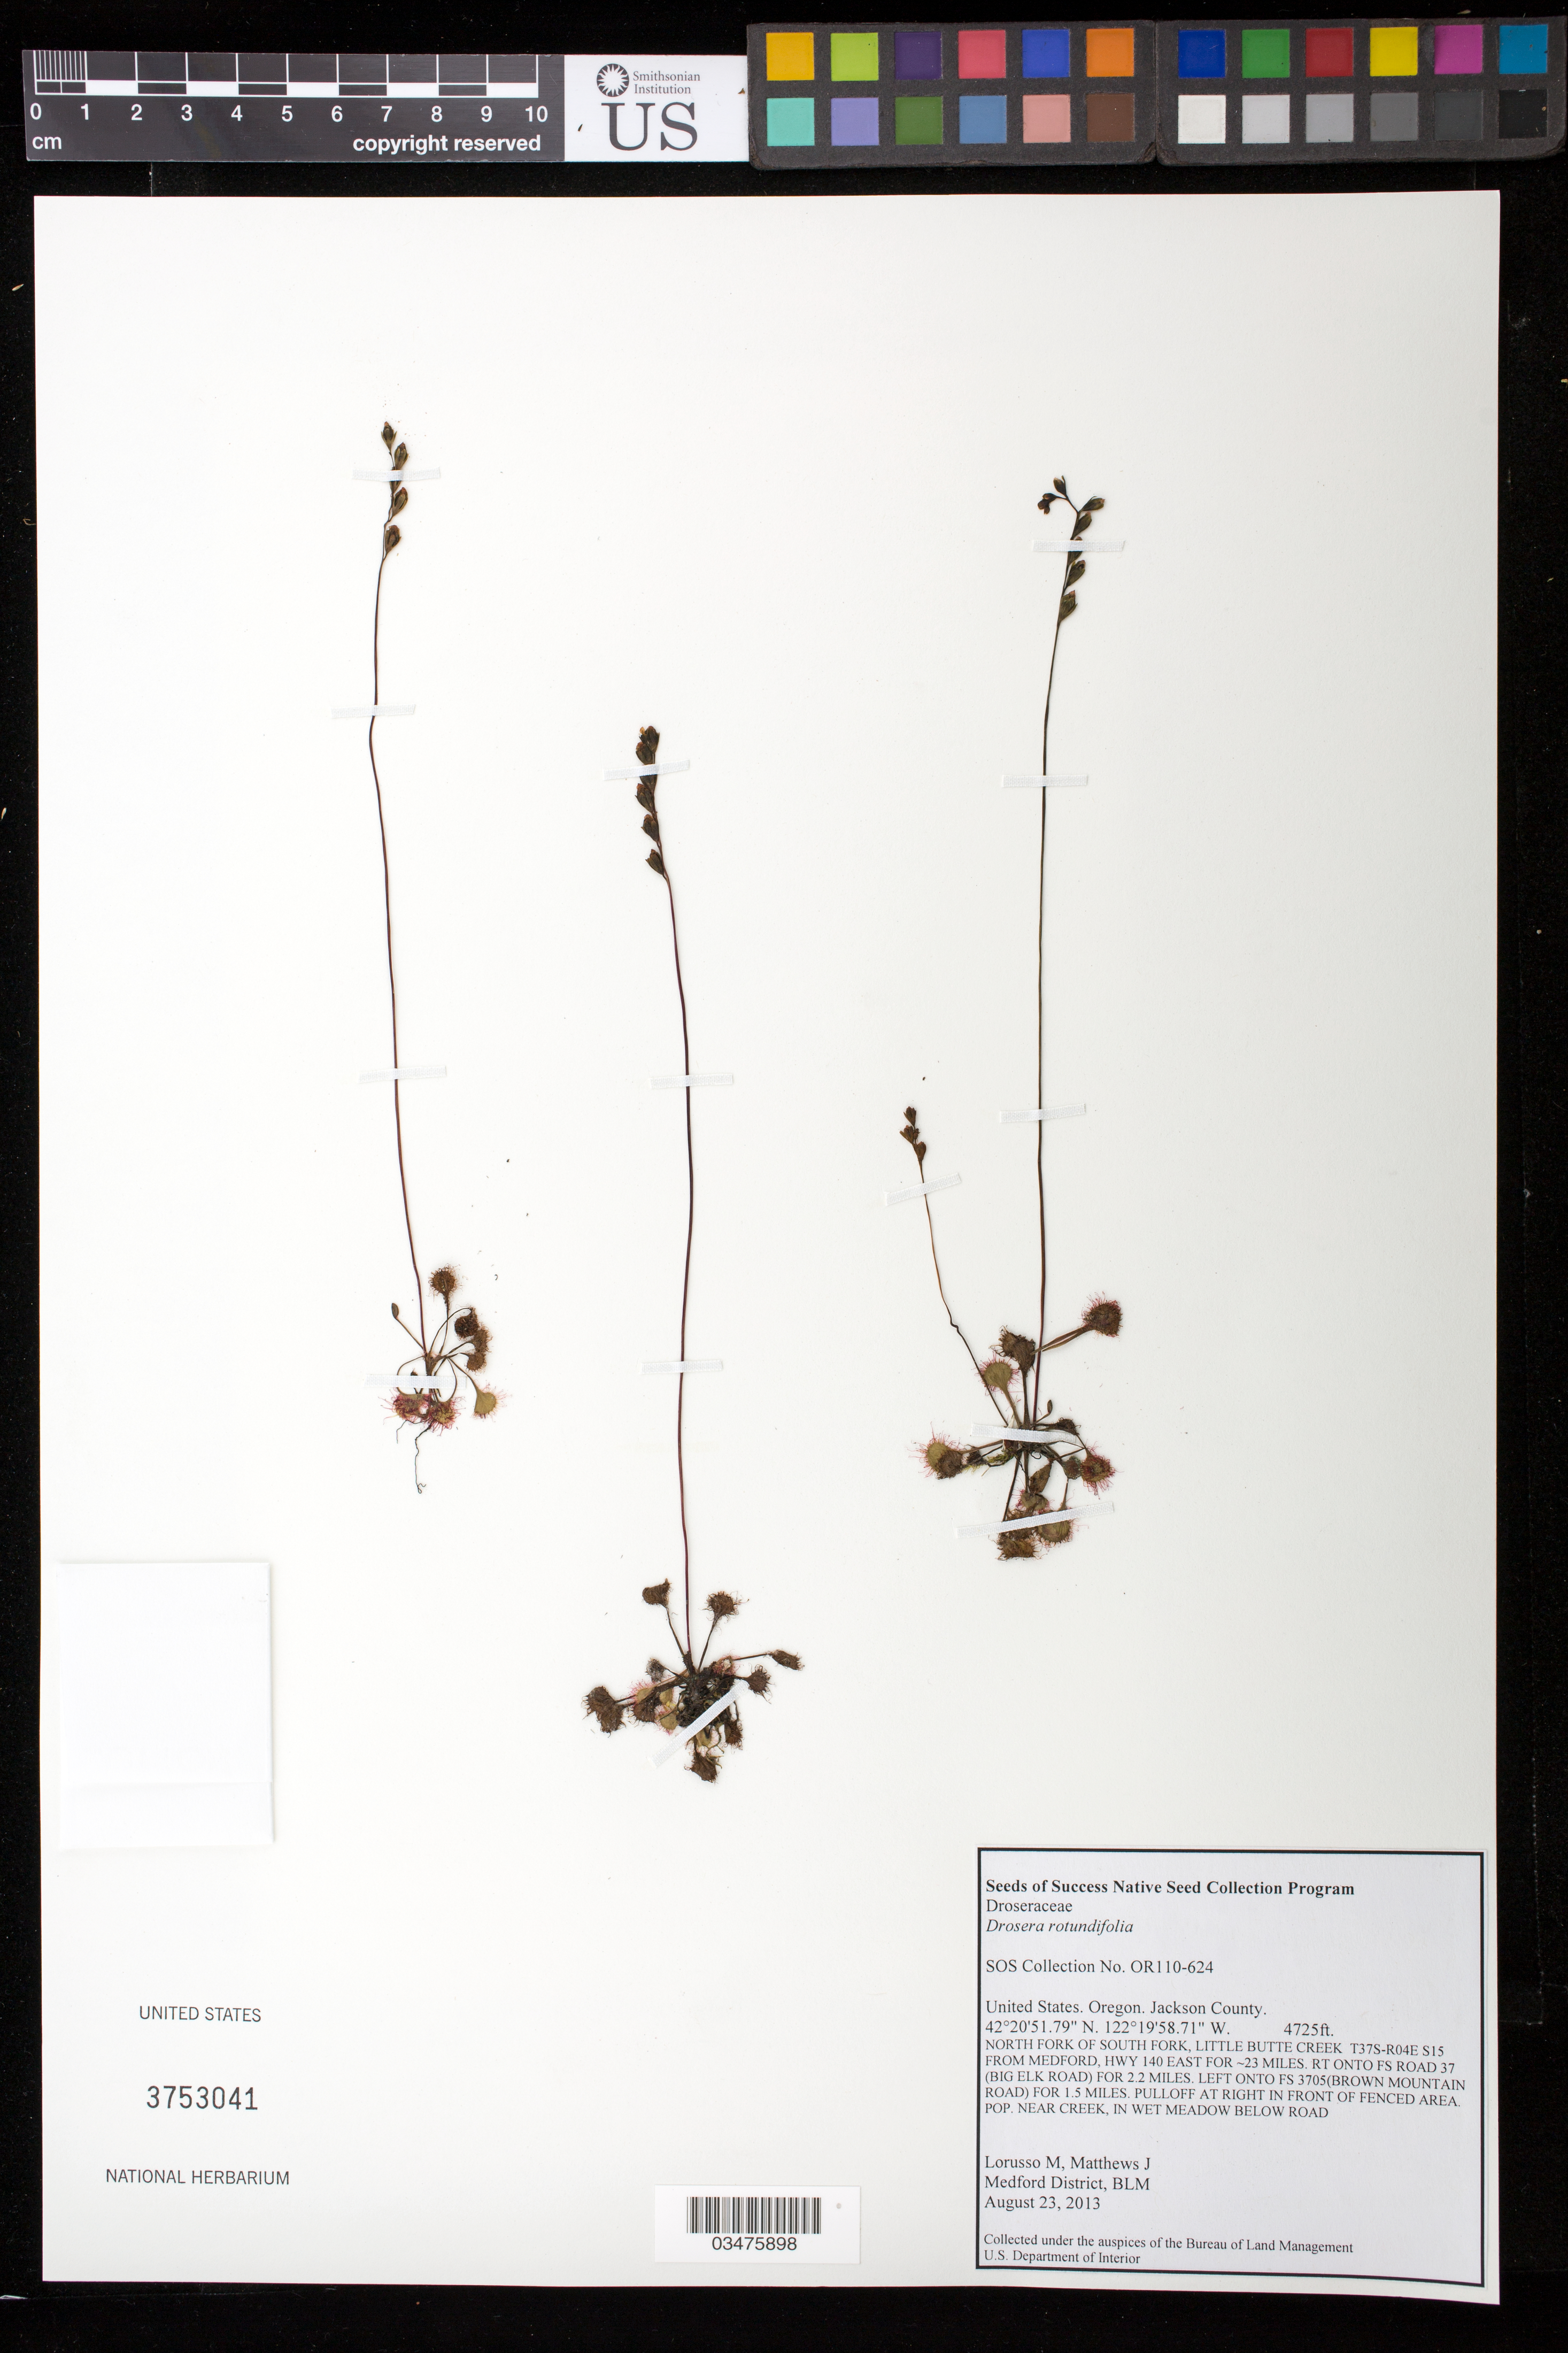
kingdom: Plantae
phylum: Tracheophyta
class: Magnoliopsida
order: Caryophyllales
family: Droseraceae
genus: Drosera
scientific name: Drosera rotundifolia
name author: L.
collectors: M. Lorusso & J. Matthews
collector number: OR110-624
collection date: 2013-08-23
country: United States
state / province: Oregon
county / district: Jackson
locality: North Fork of South Fork, Little Butte Creek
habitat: Wet medow below road.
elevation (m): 1440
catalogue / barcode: US 3753041